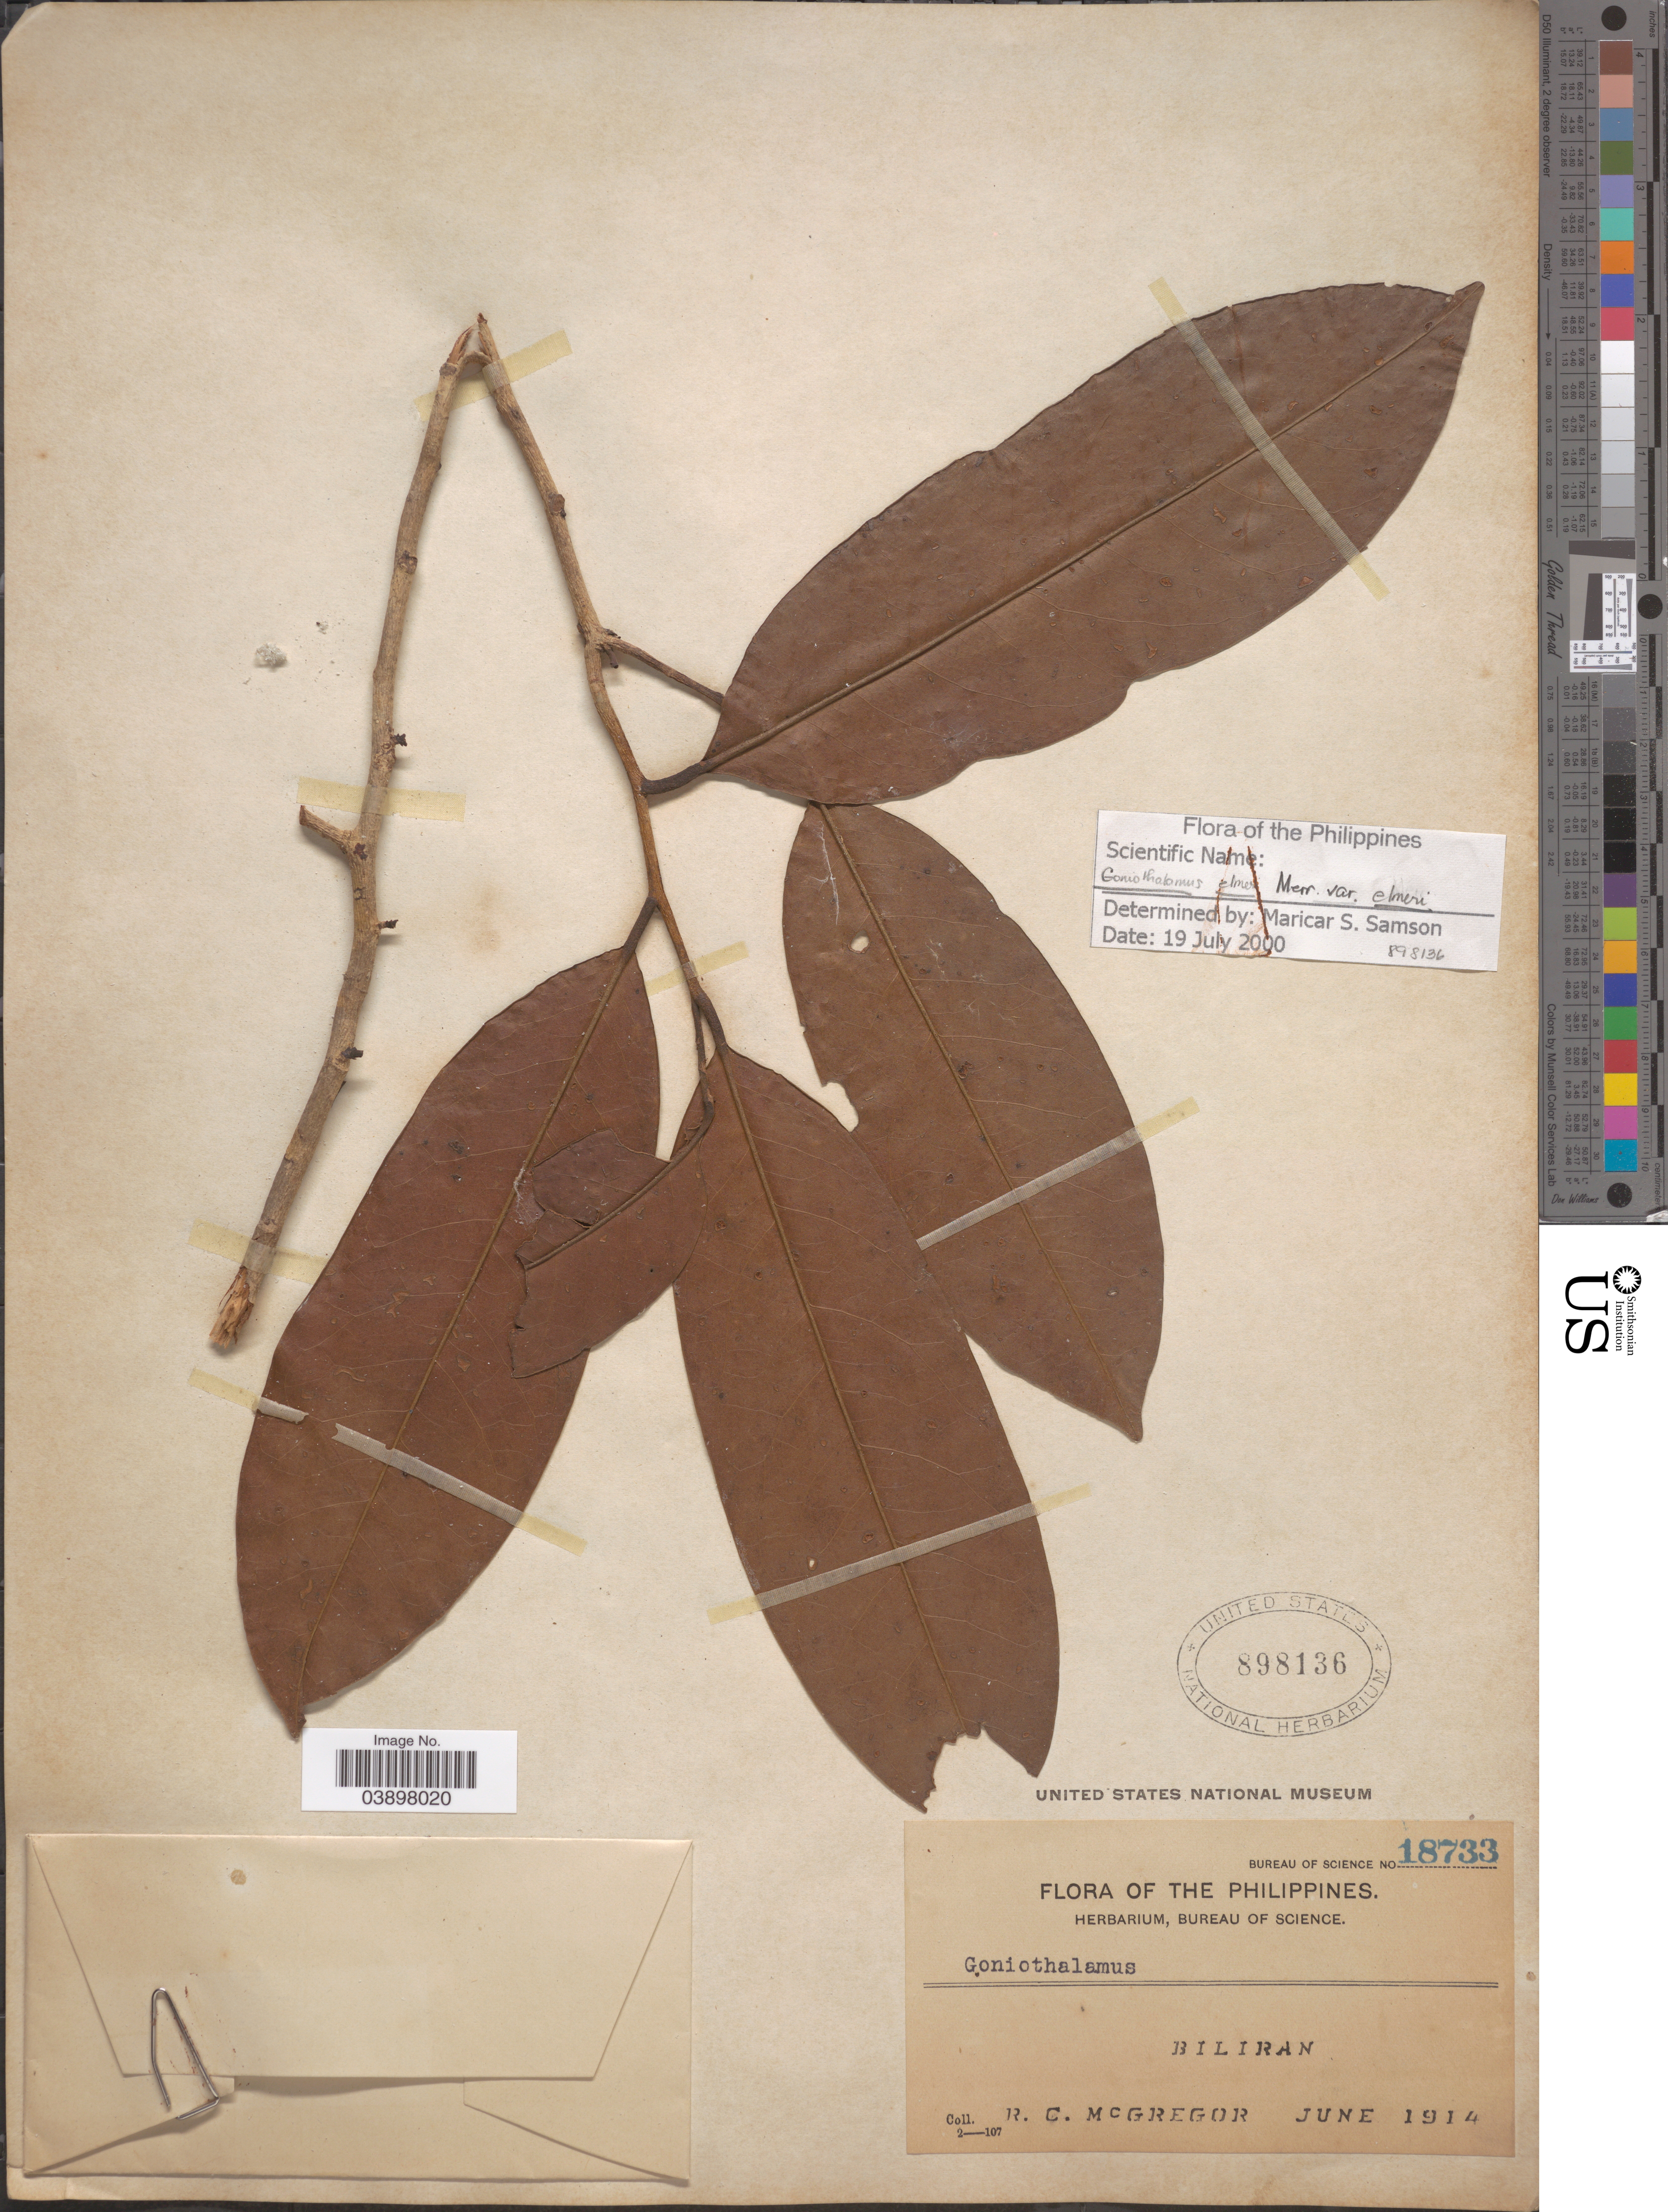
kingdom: Plantae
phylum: Tracheophyta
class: Magnoliopsida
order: Magnoliales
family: Annonaceae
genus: Goniothalamus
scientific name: Goniothalamus elmeri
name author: Merr.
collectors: R. C. McGregor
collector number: Bureau of Science 18733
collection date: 1914-06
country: Philippines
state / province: Eastern Visayas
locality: Biliran.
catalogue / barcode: US 898136